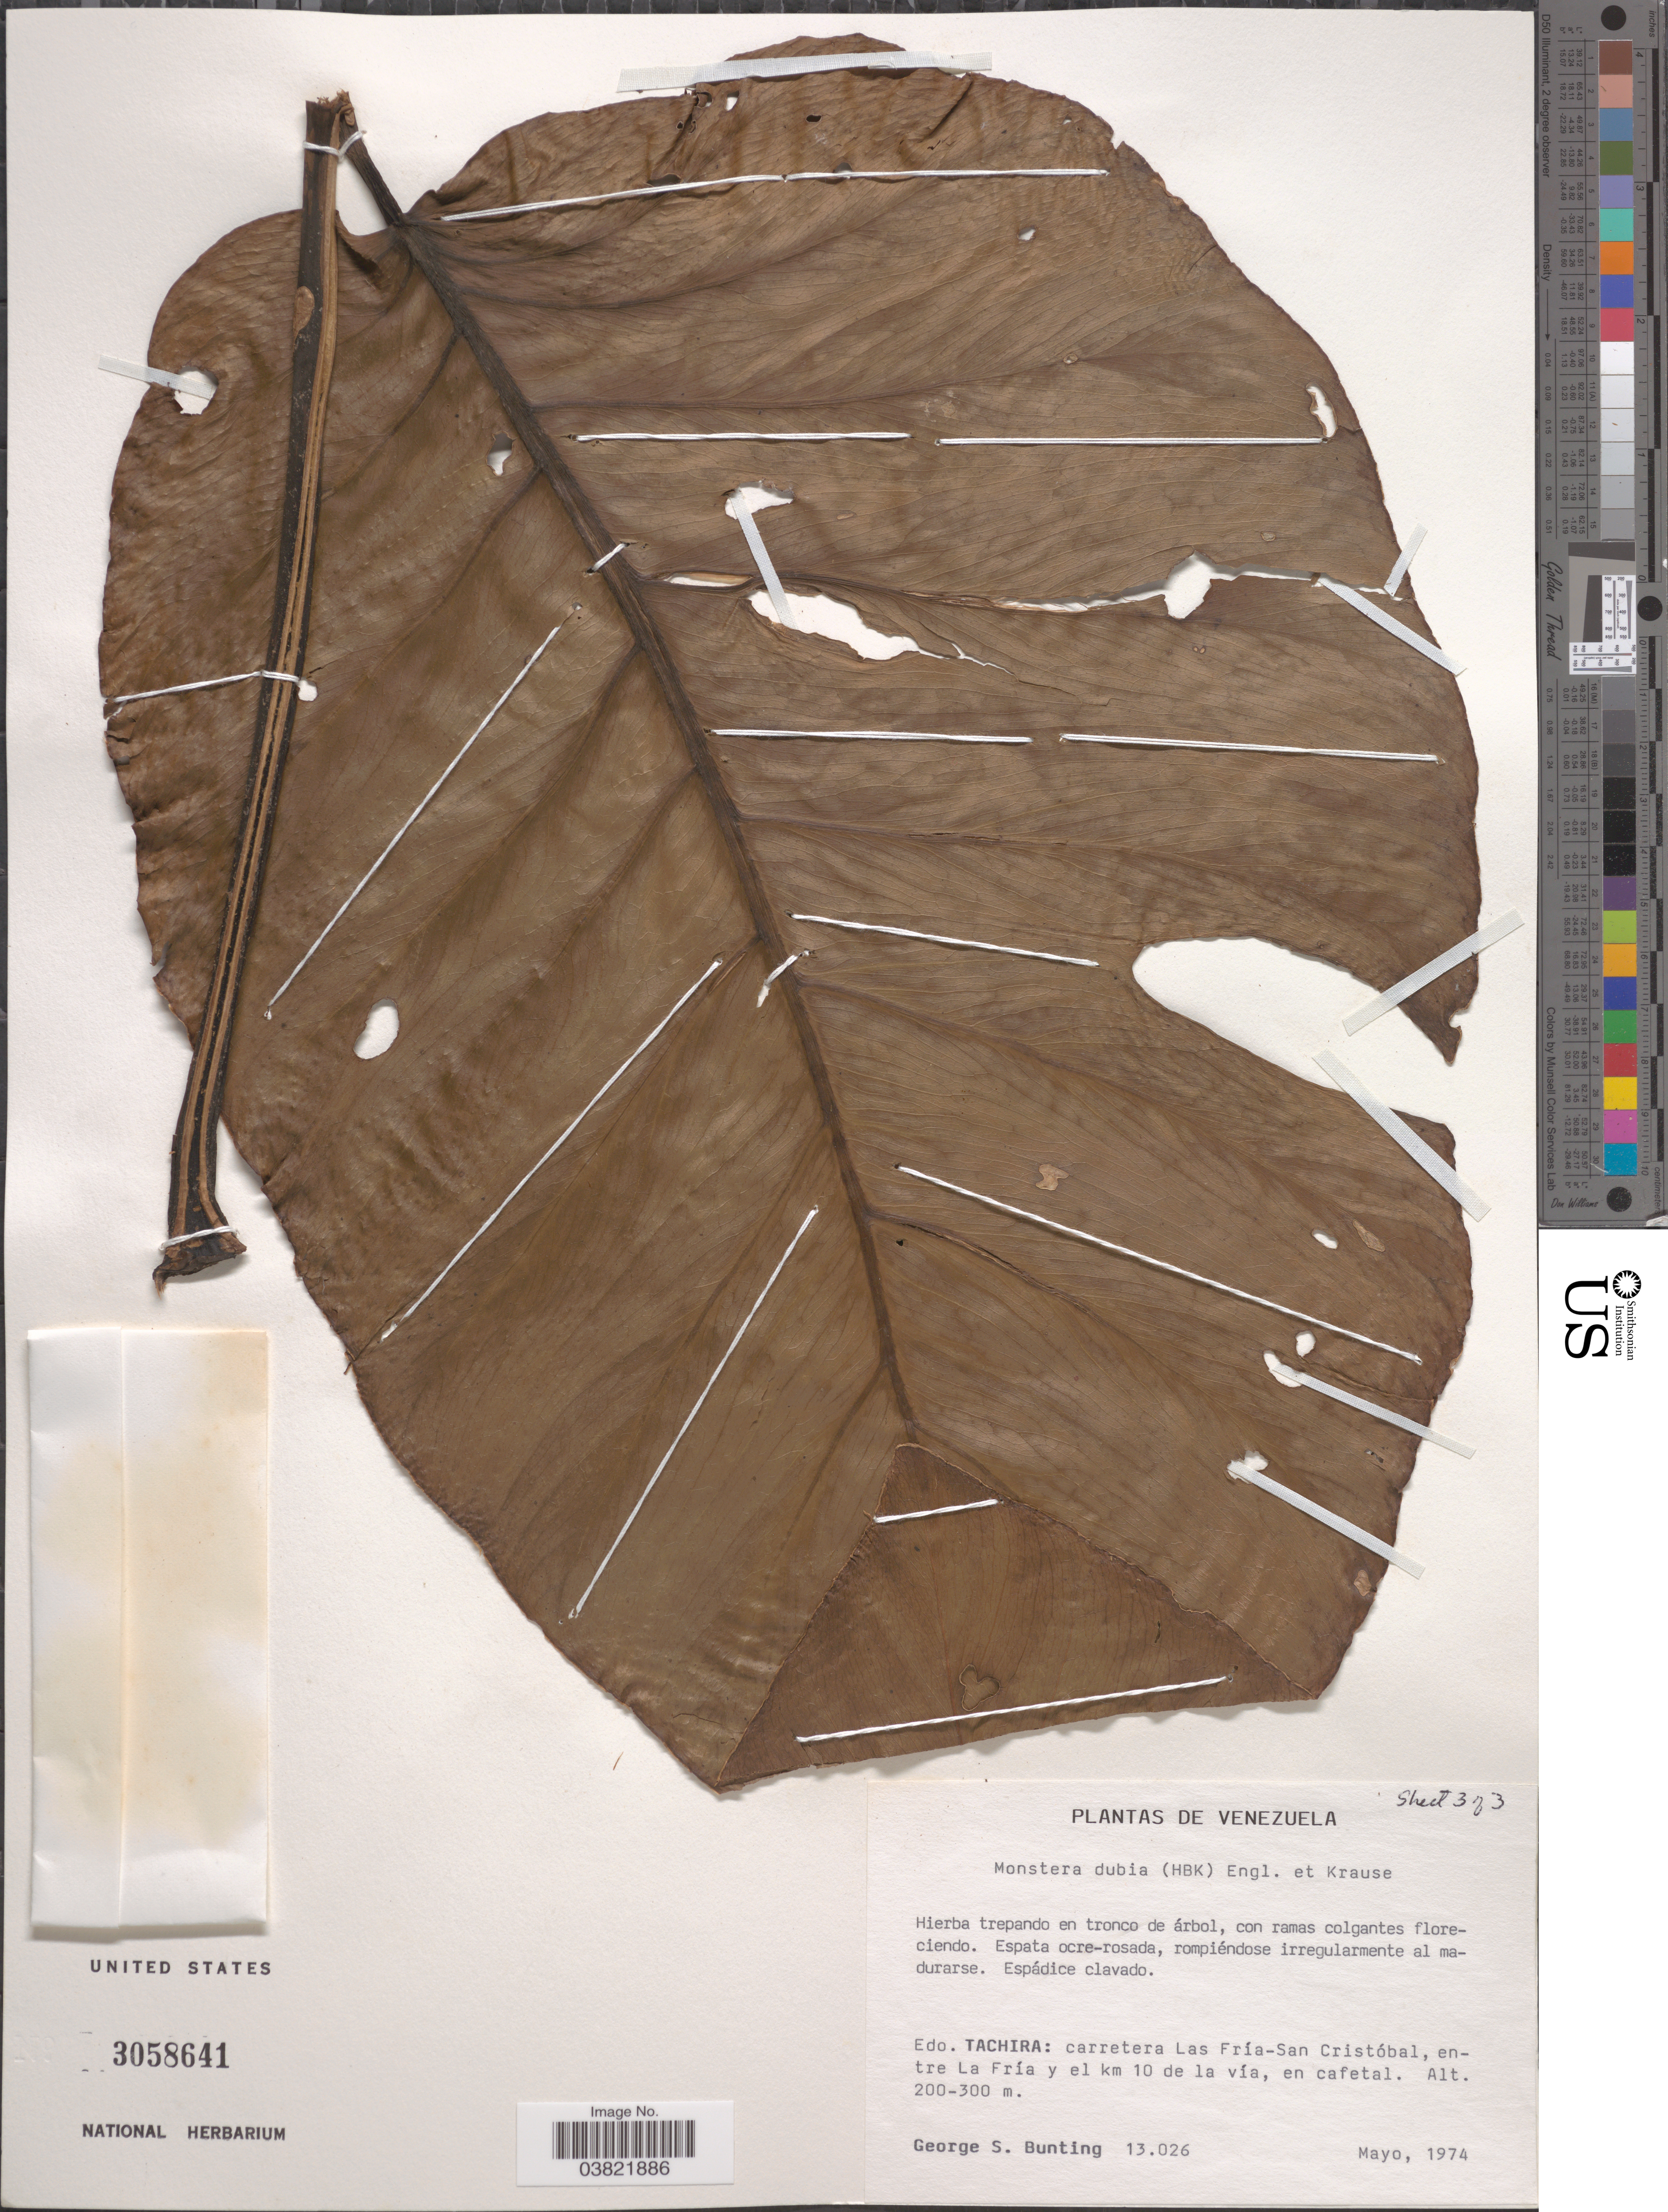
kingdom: Plantae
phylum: Tracheophyta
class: Liliopsida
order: Alismatales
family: Araceae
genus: Monstera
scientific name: Monstera dubia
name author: (Kunth) Engl. & K. Krause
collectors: G. S. Bunting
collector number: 13026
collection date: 1974-05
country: Venezuela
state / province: Tachira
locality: Carretera Las Fría-San Cristóbal, entre La Fría y el km 10 de la vía, en cafetal.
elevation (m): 200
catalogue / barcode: US 3058641